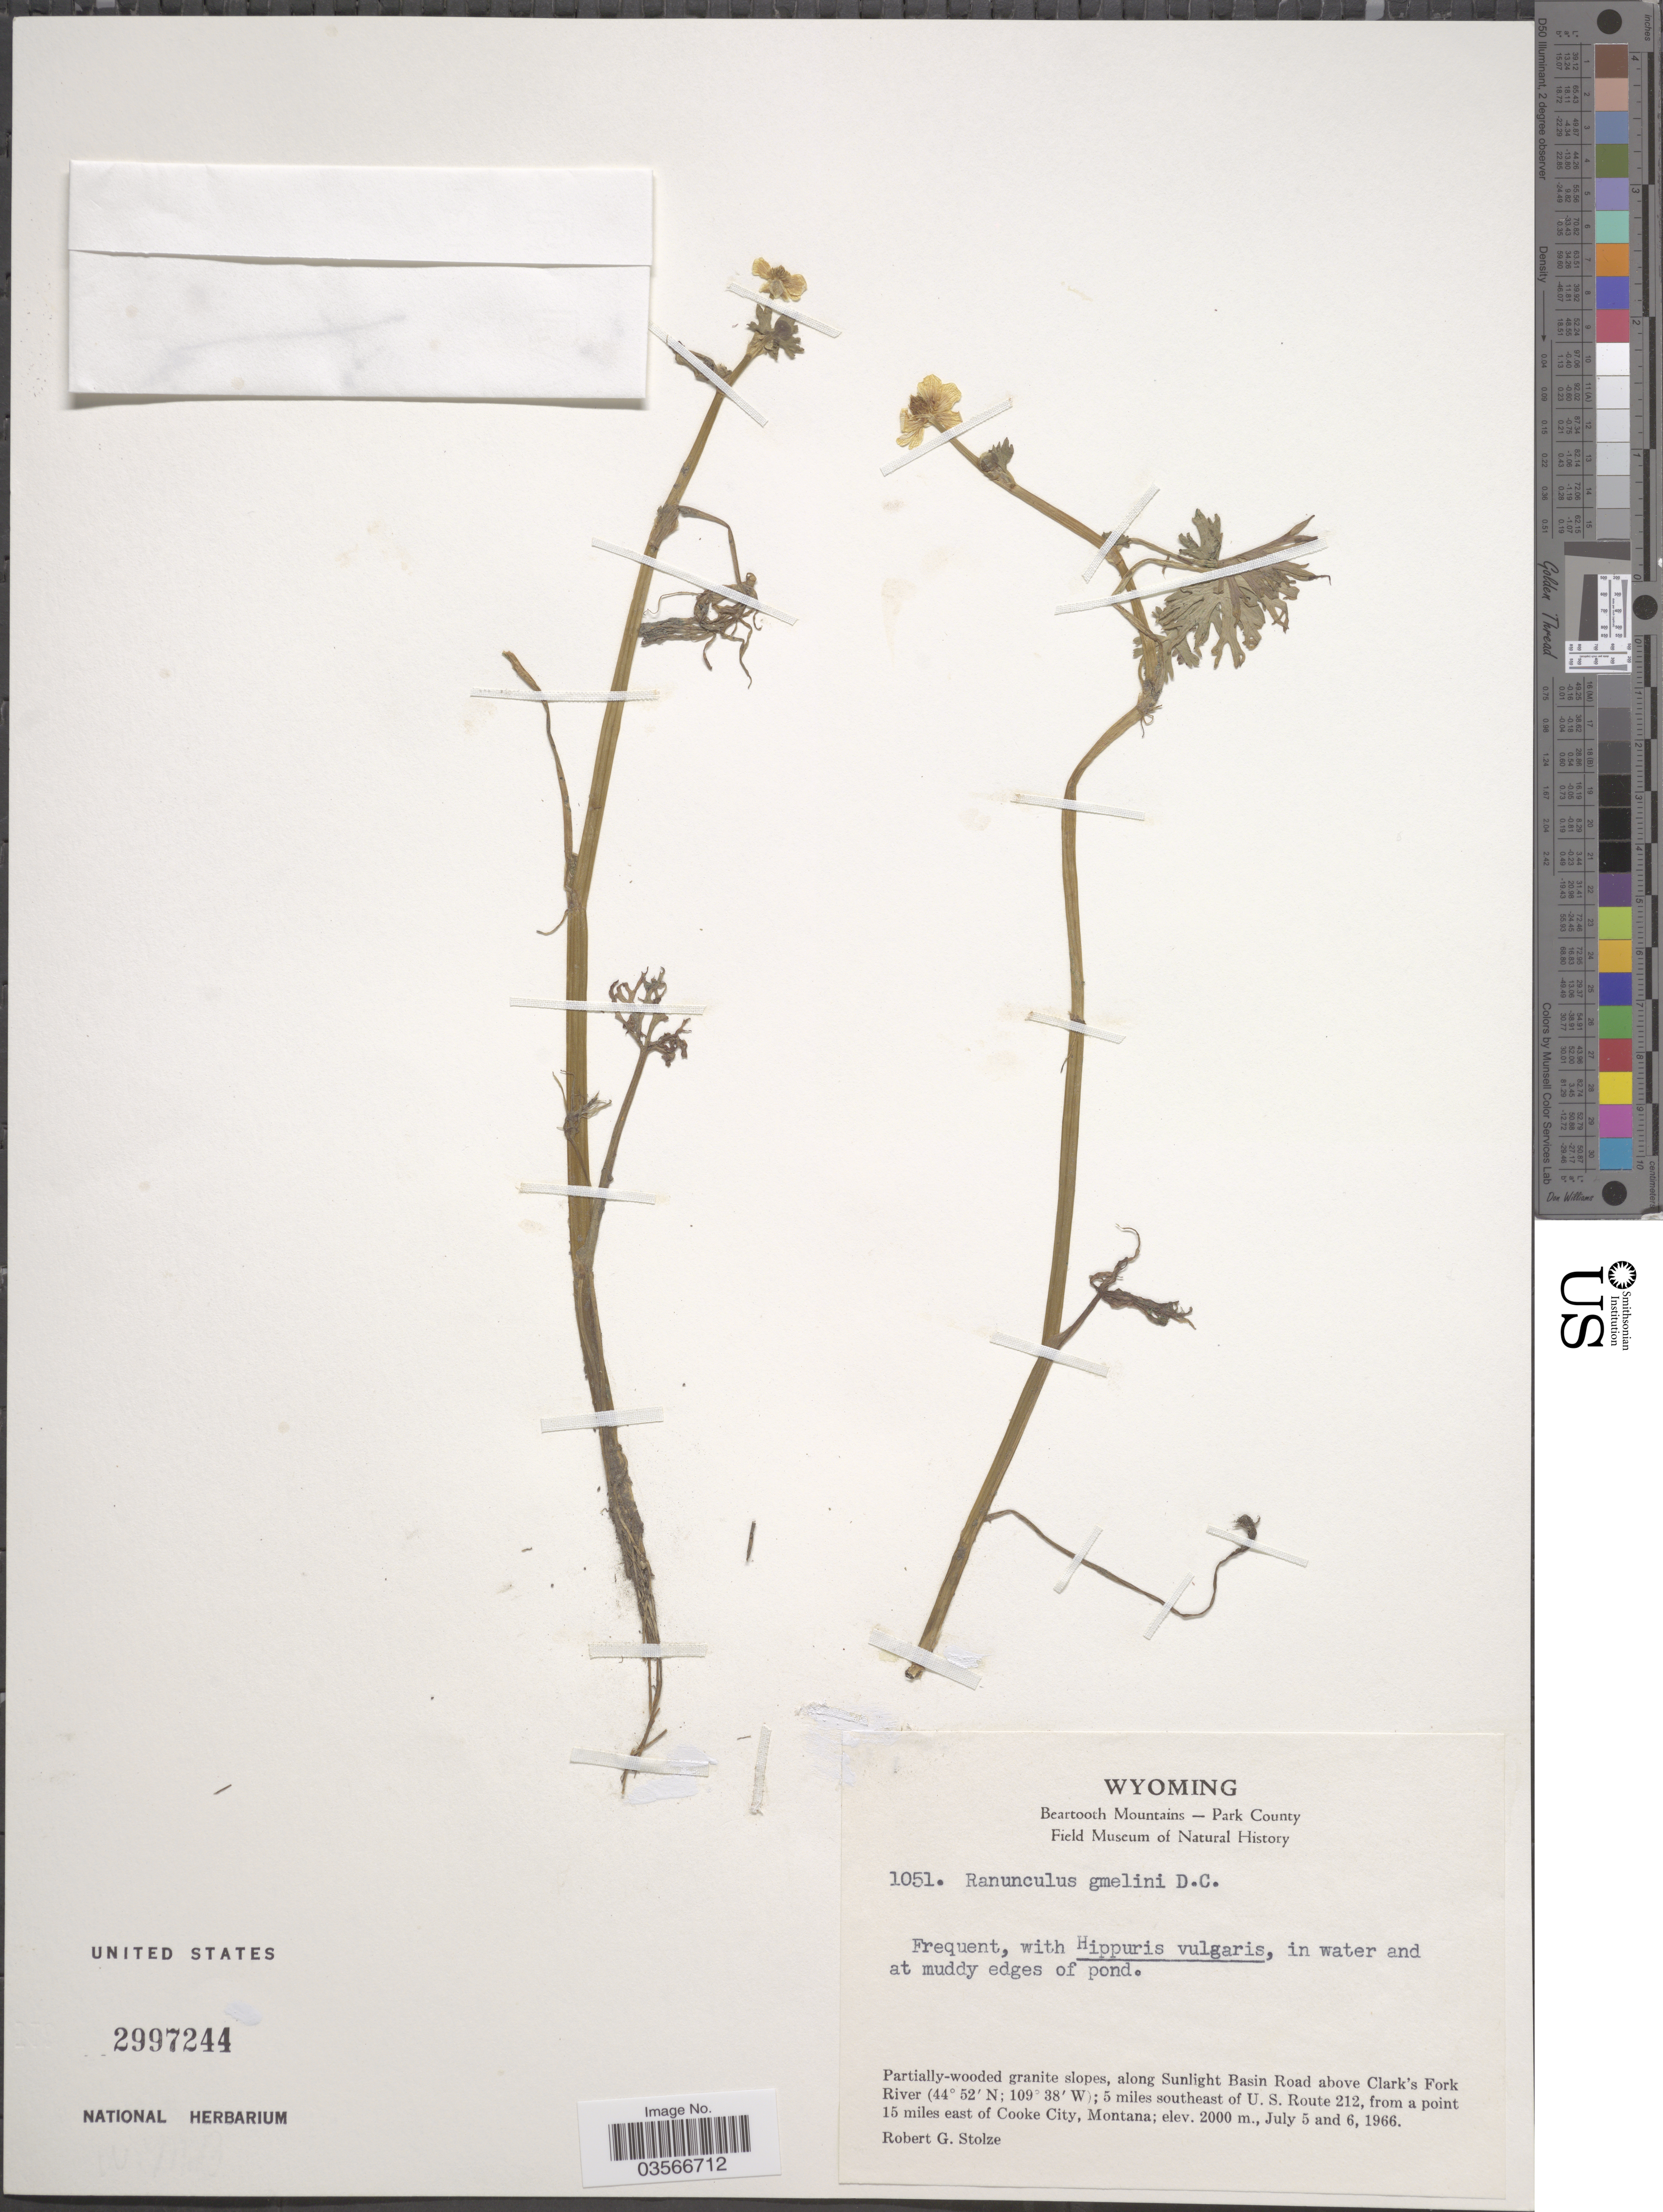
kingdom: Plantae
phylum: Tracheophyta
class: Magnoliopsida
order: Ranunculales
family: Ranunculaceae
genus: Ranunculus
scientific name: Ranunculus gmelinii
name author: DC.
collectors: R. G. Stolze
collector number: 1051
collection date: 1966-07-05/1966-07-06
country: United States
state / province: Wyoming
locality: Beartooth Mountains - Park County. Along Sunlight Basin Road above Clark's Fork River; 5 miles southeast of U. S. Route 212, from a point 15 miles east of Cooke City, Montana.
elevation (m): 2000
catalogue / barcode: US 2997244